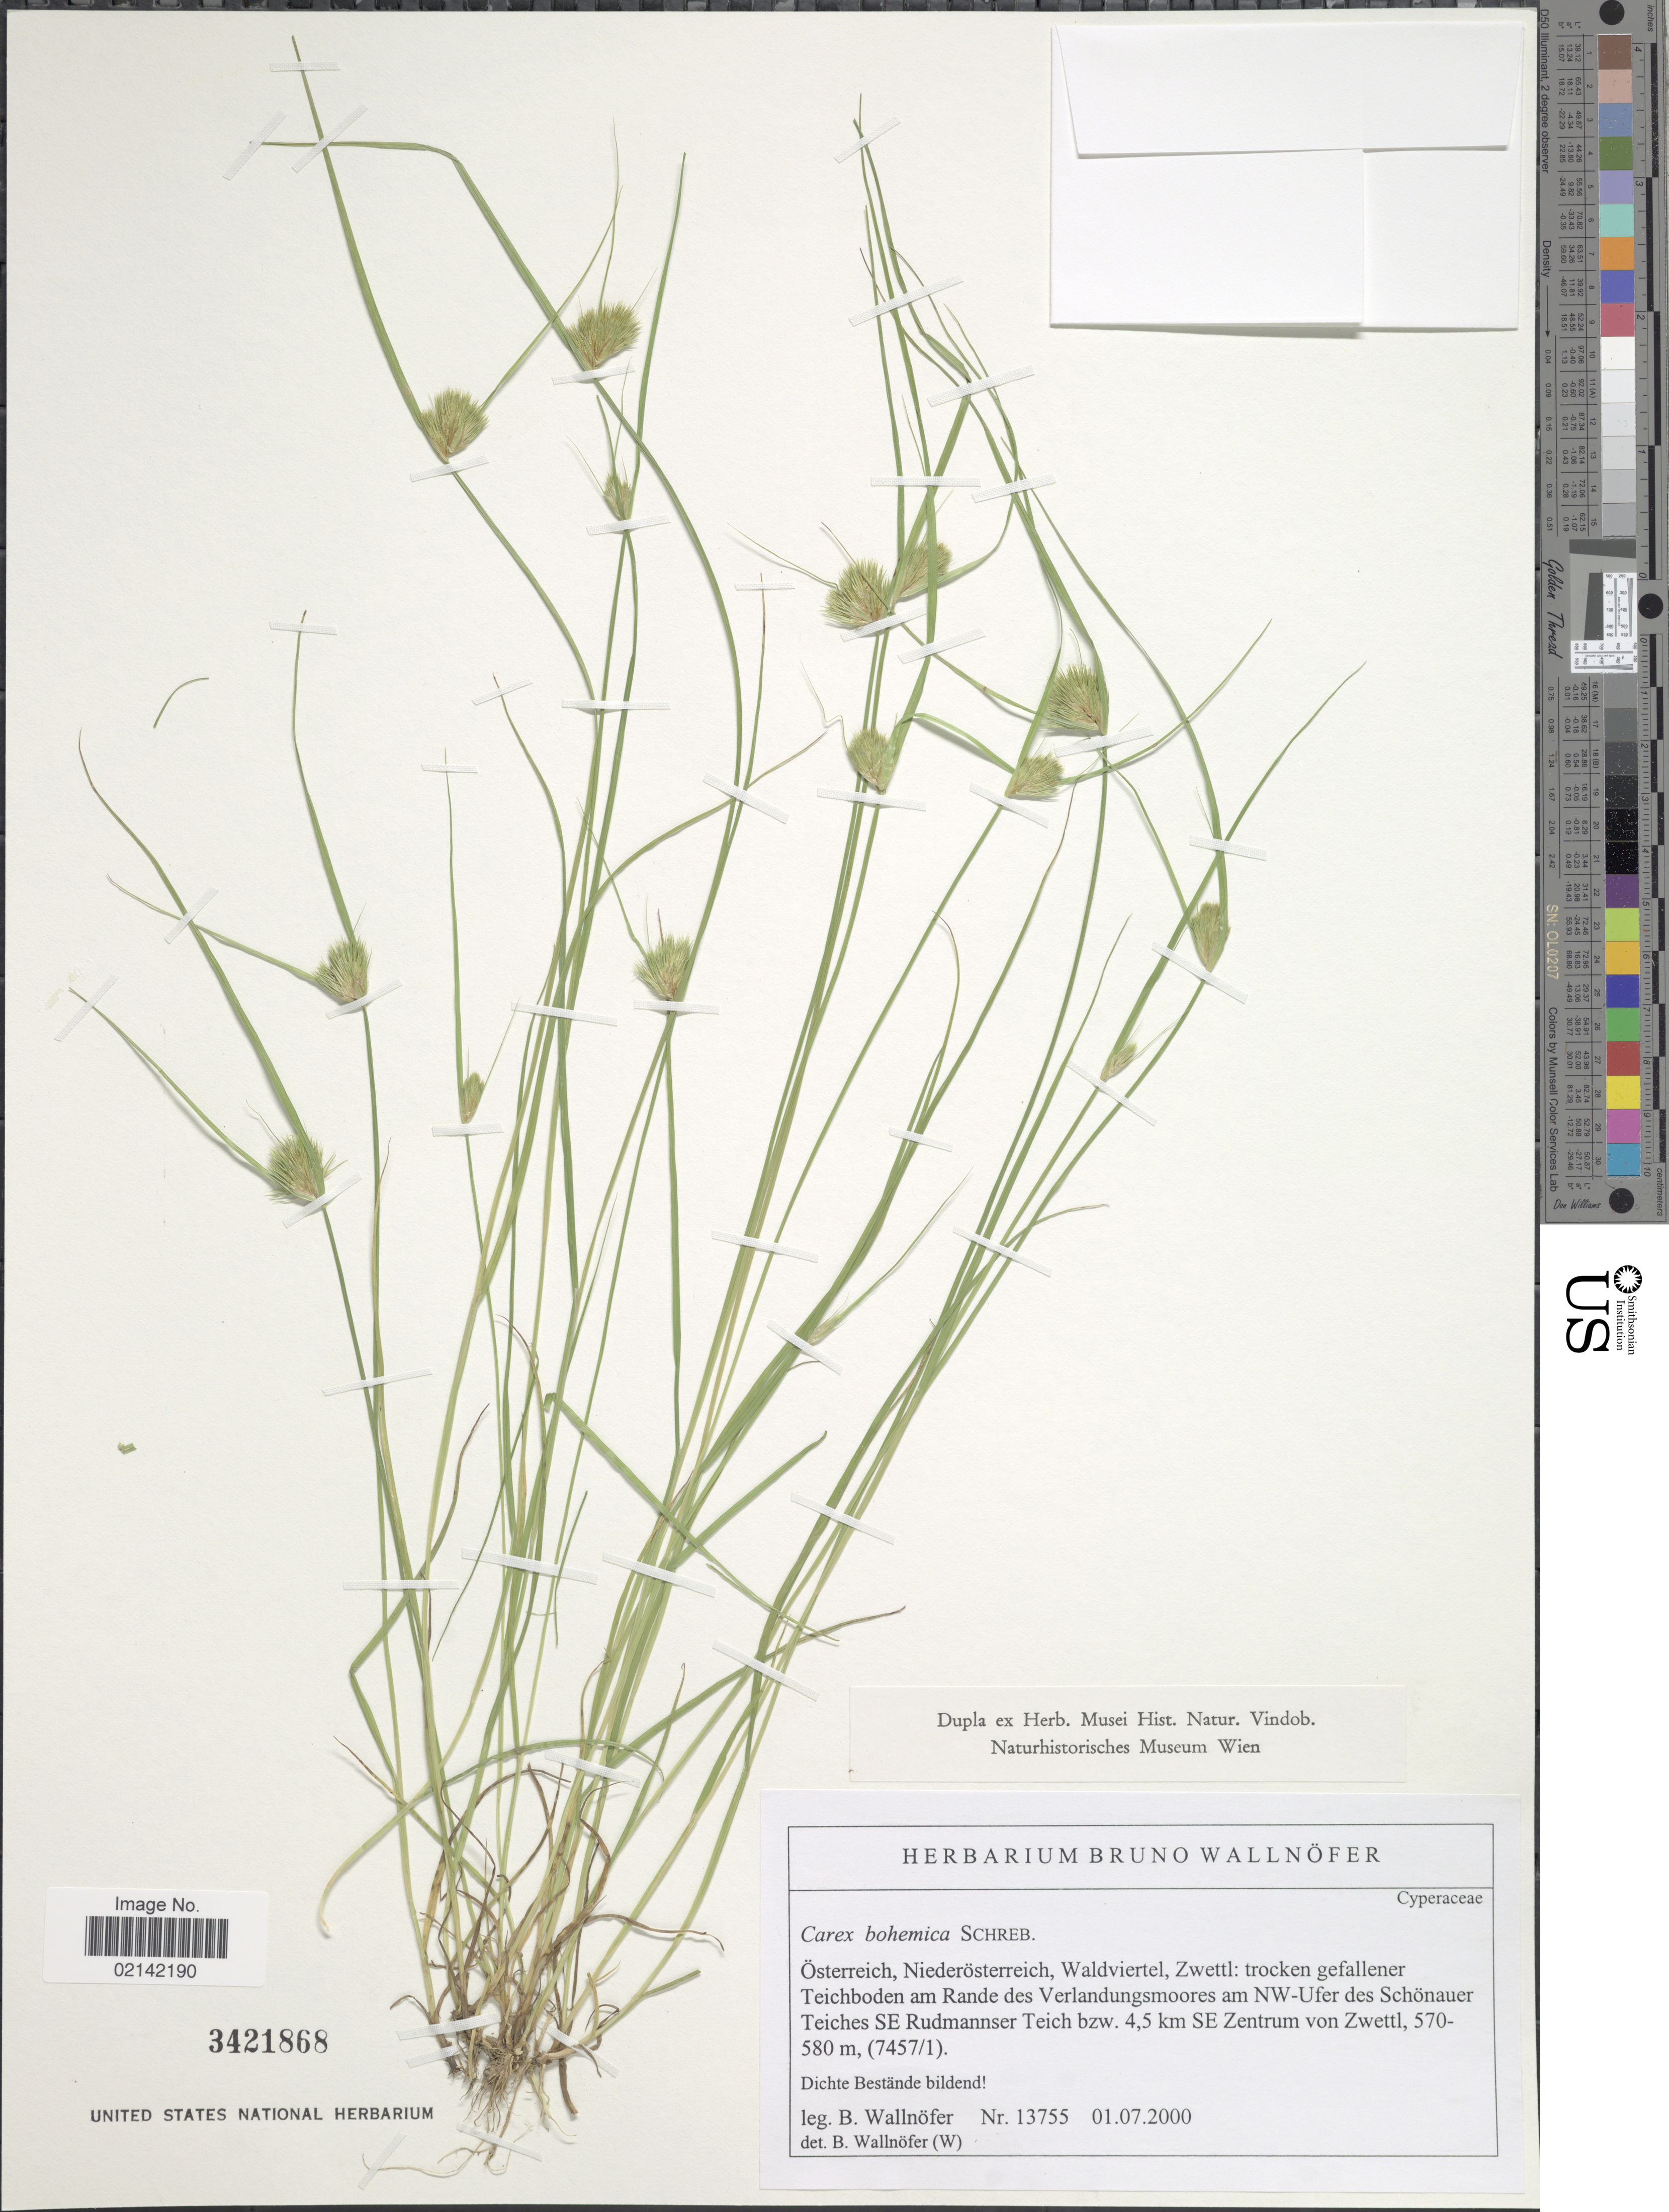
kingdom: Plantae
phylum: Tracheophyta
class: Liliopsida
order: Poales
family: Cyperaceae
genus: Carex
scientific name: Carex bohemica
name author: Schreb.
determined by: Strong, Mark T., (BOT), Smithsonian Institution - National Museum of Natural History (UNITED STATES)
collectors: B. Wallnöfer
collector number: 13755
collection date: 2000-07-01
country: Austria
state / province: Niederosterreich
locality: Osterreich, Niederosterreich, Waldviertel, Zwettl.: trocken gefallener Teichboden am Rande des Verlandungsmoores am NW-Ufer des Schonauer Teiches SW rudmannser Teich bzw. 4.5 km SE Zentrum von Zwettl.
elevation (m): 570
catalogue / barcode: US 33421868